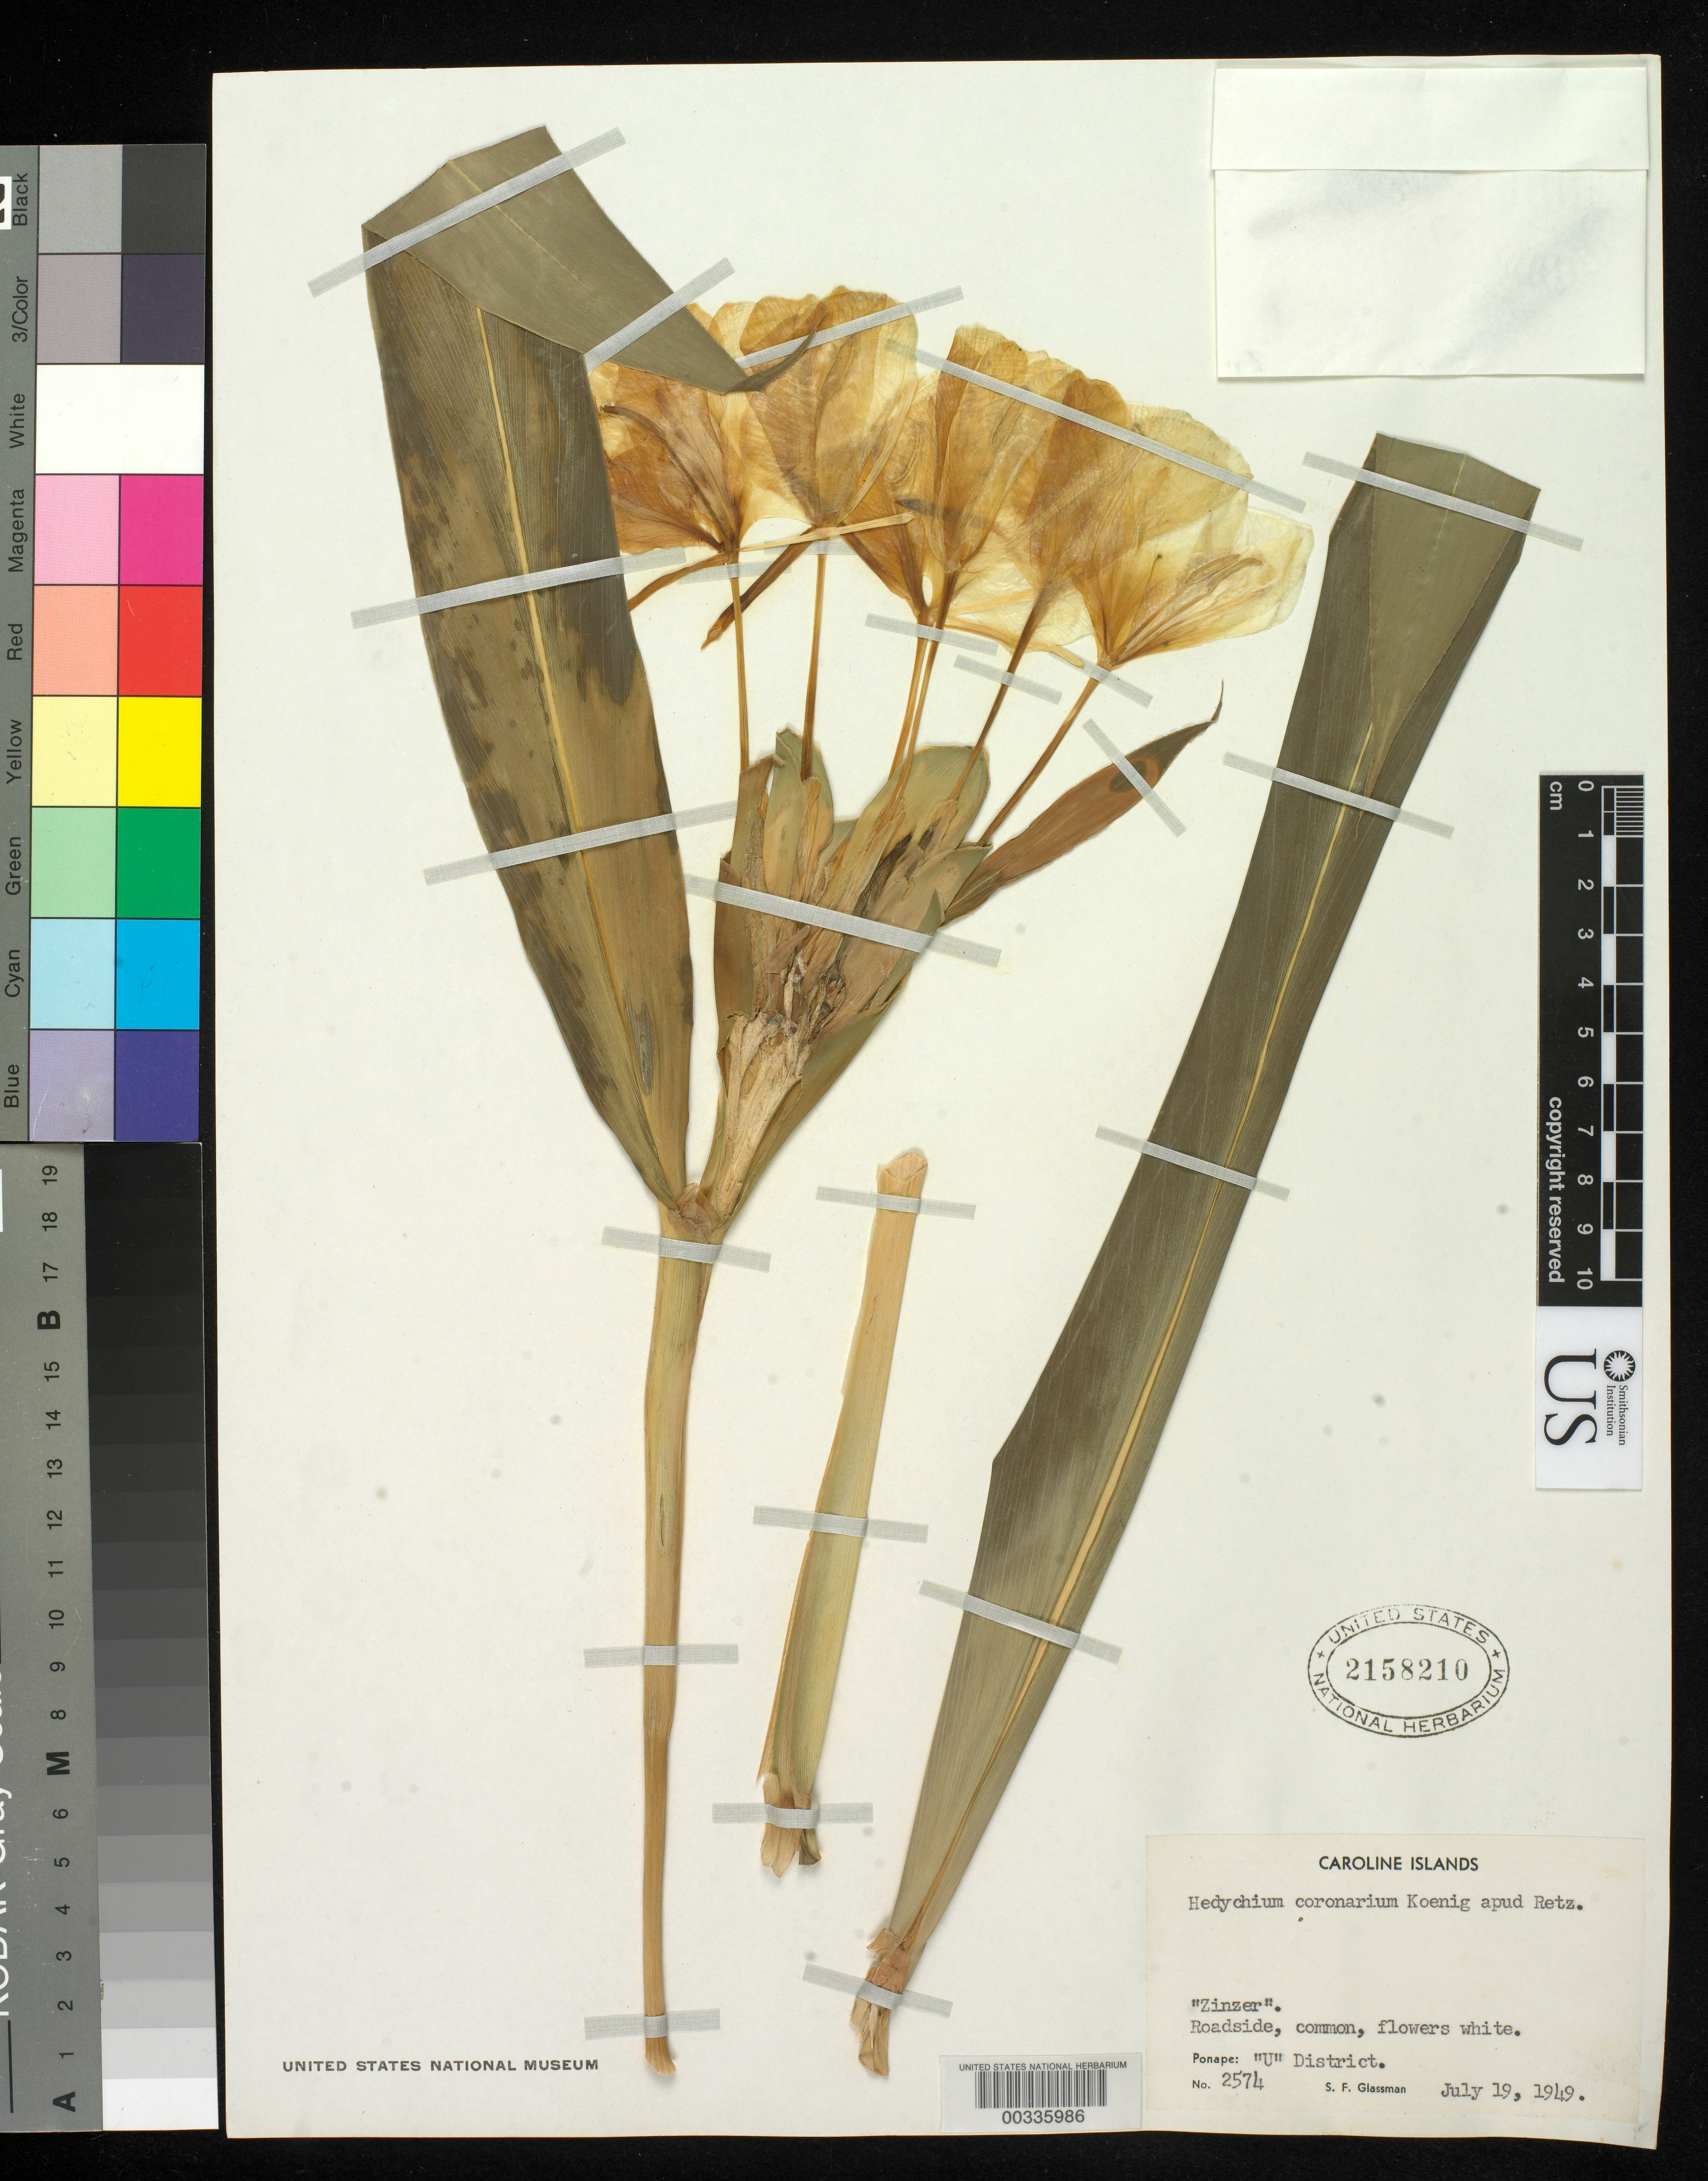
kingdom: Plantae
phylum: Tracheophyta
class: Liliopsida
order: Zingiberales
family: Zingiberaceae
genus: Hedychium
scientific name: Hedychium coronarium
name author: J. Koenig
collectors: S. F. Glassman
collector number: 2574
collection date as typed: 19 Jul 1949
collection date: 1949-07-19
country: Micronesia, Federated States of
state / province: Pohnpei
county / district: Uh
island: Pohnpei [Ponape]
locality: U dist. [= uh district]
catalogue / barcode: US 2158210